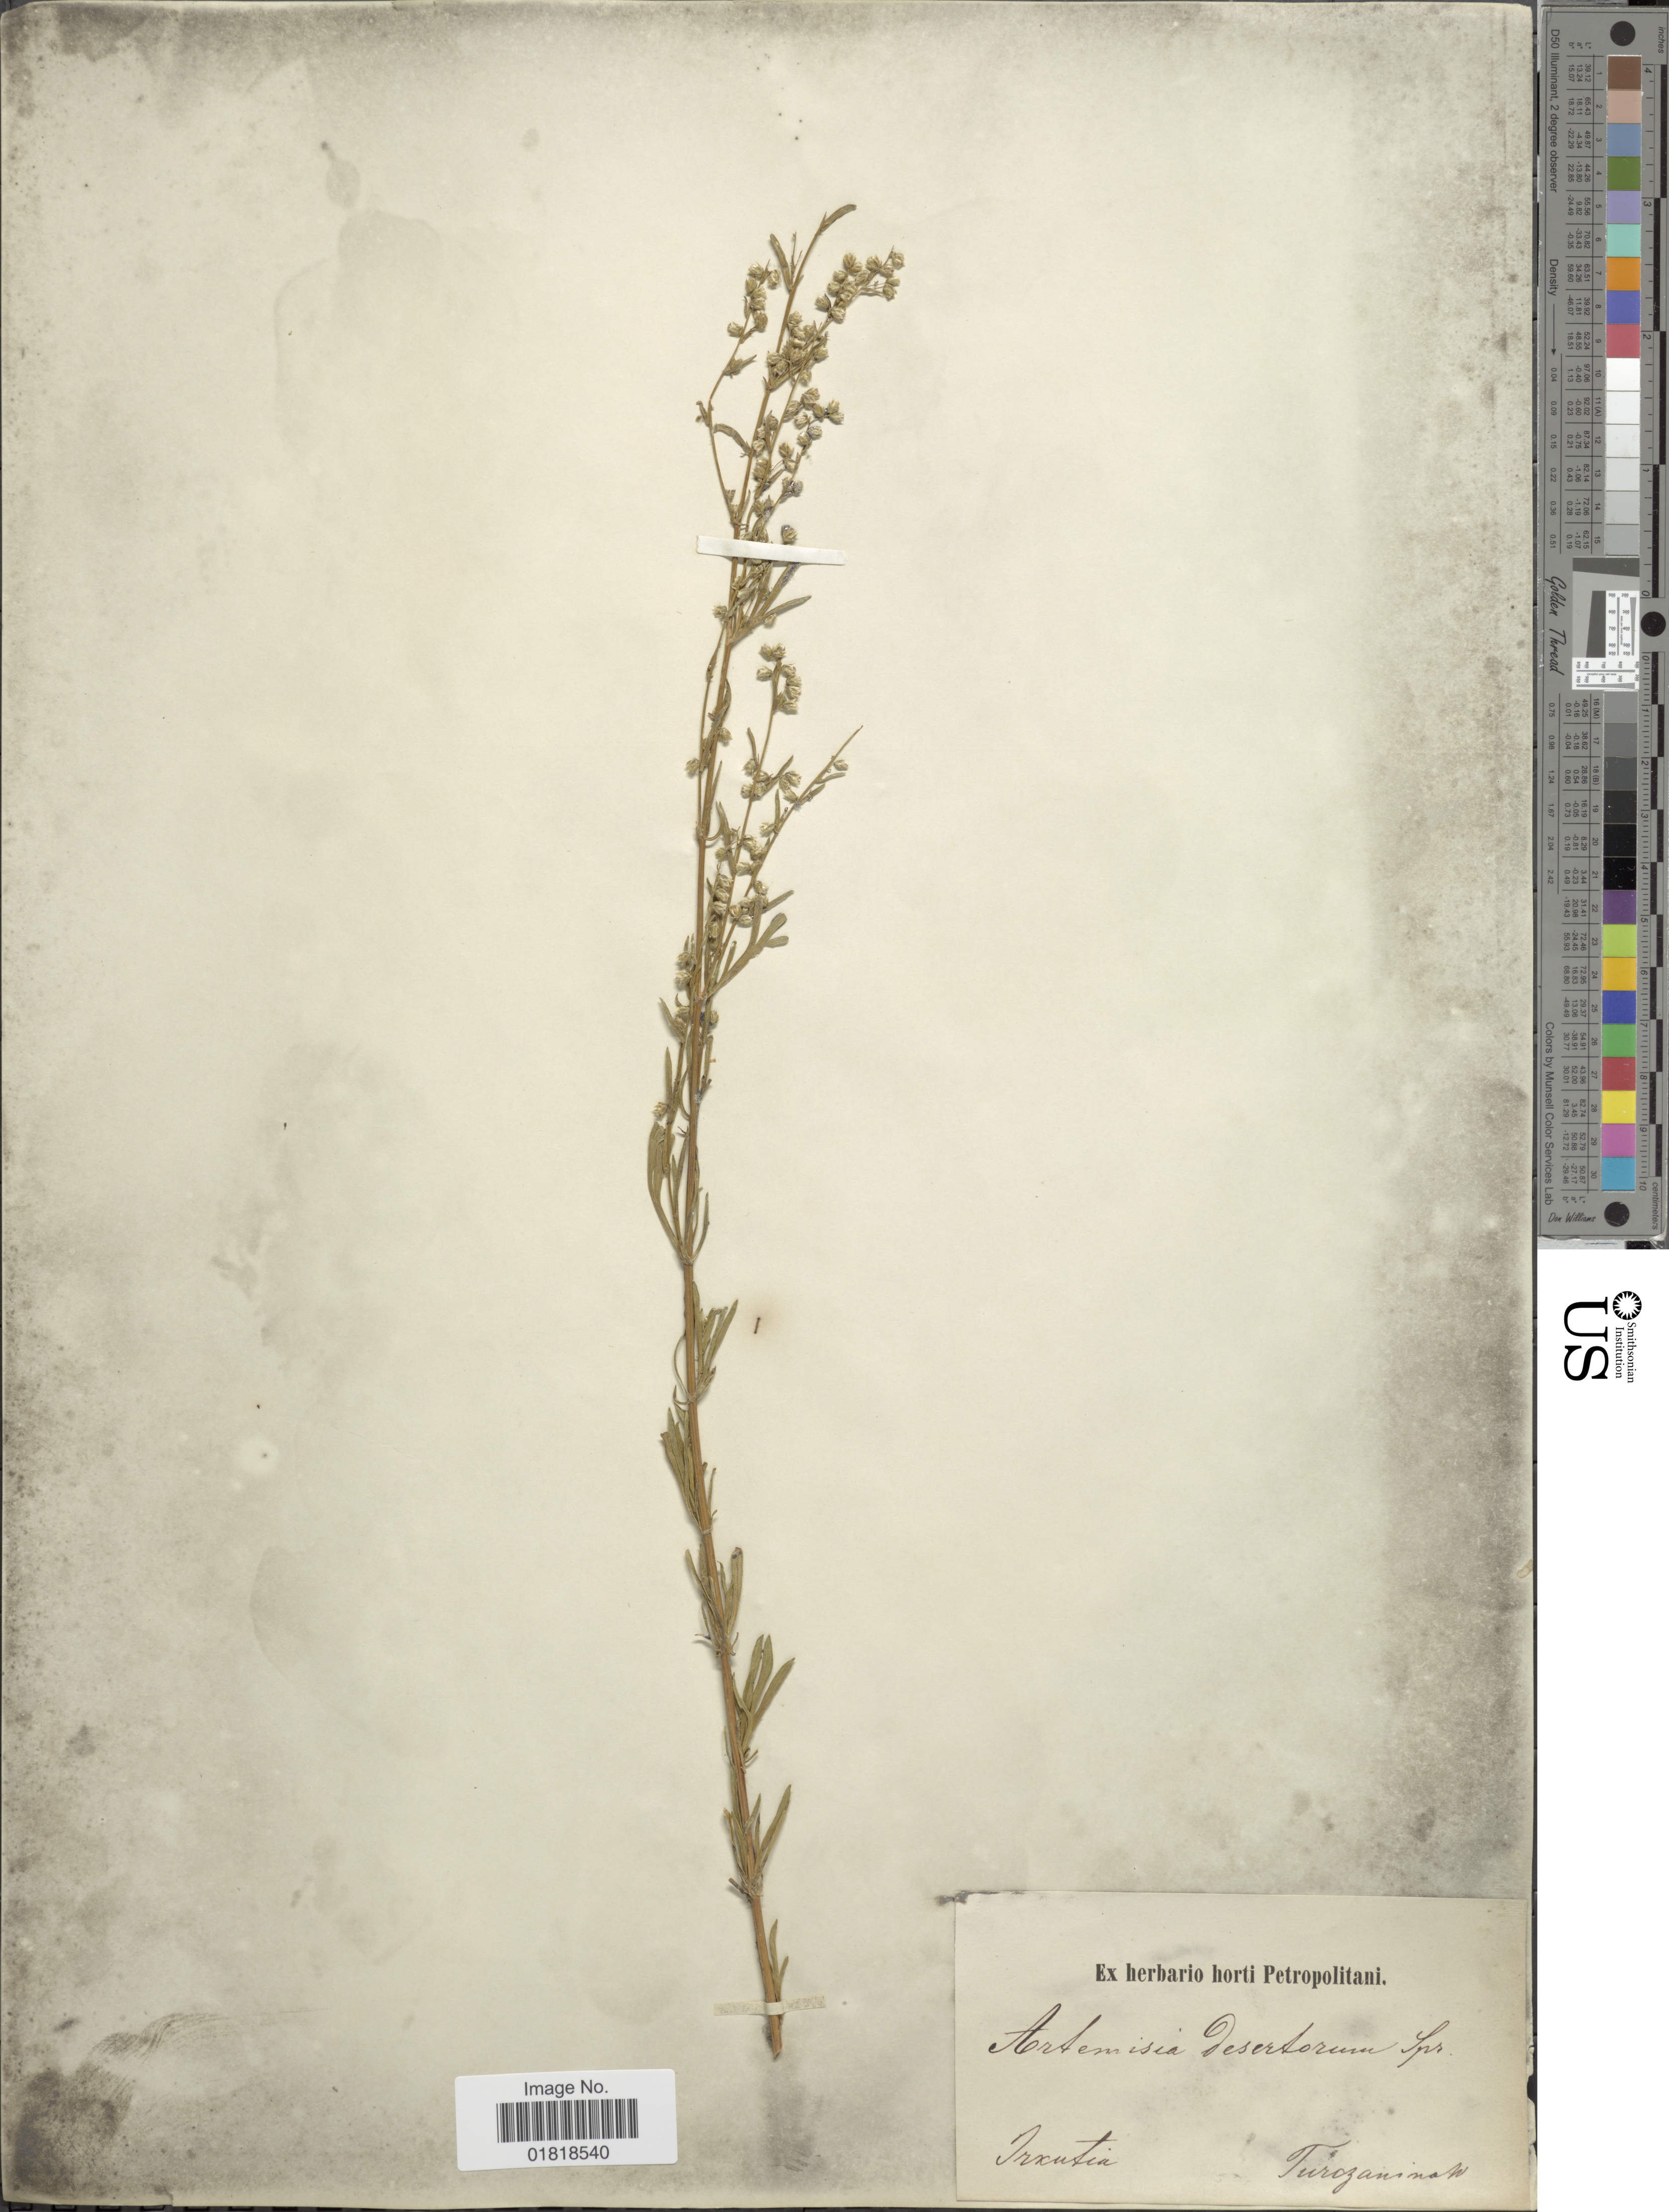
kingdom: Plantae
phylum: Tracheophyta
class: Magnoliopsida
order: Asterales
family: Asteraceae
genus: Artemisia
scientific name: Artemisia desertorum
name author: Spreng.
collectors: Turczaninov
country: Russian Federation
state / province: Irkutsk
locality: Irkutia